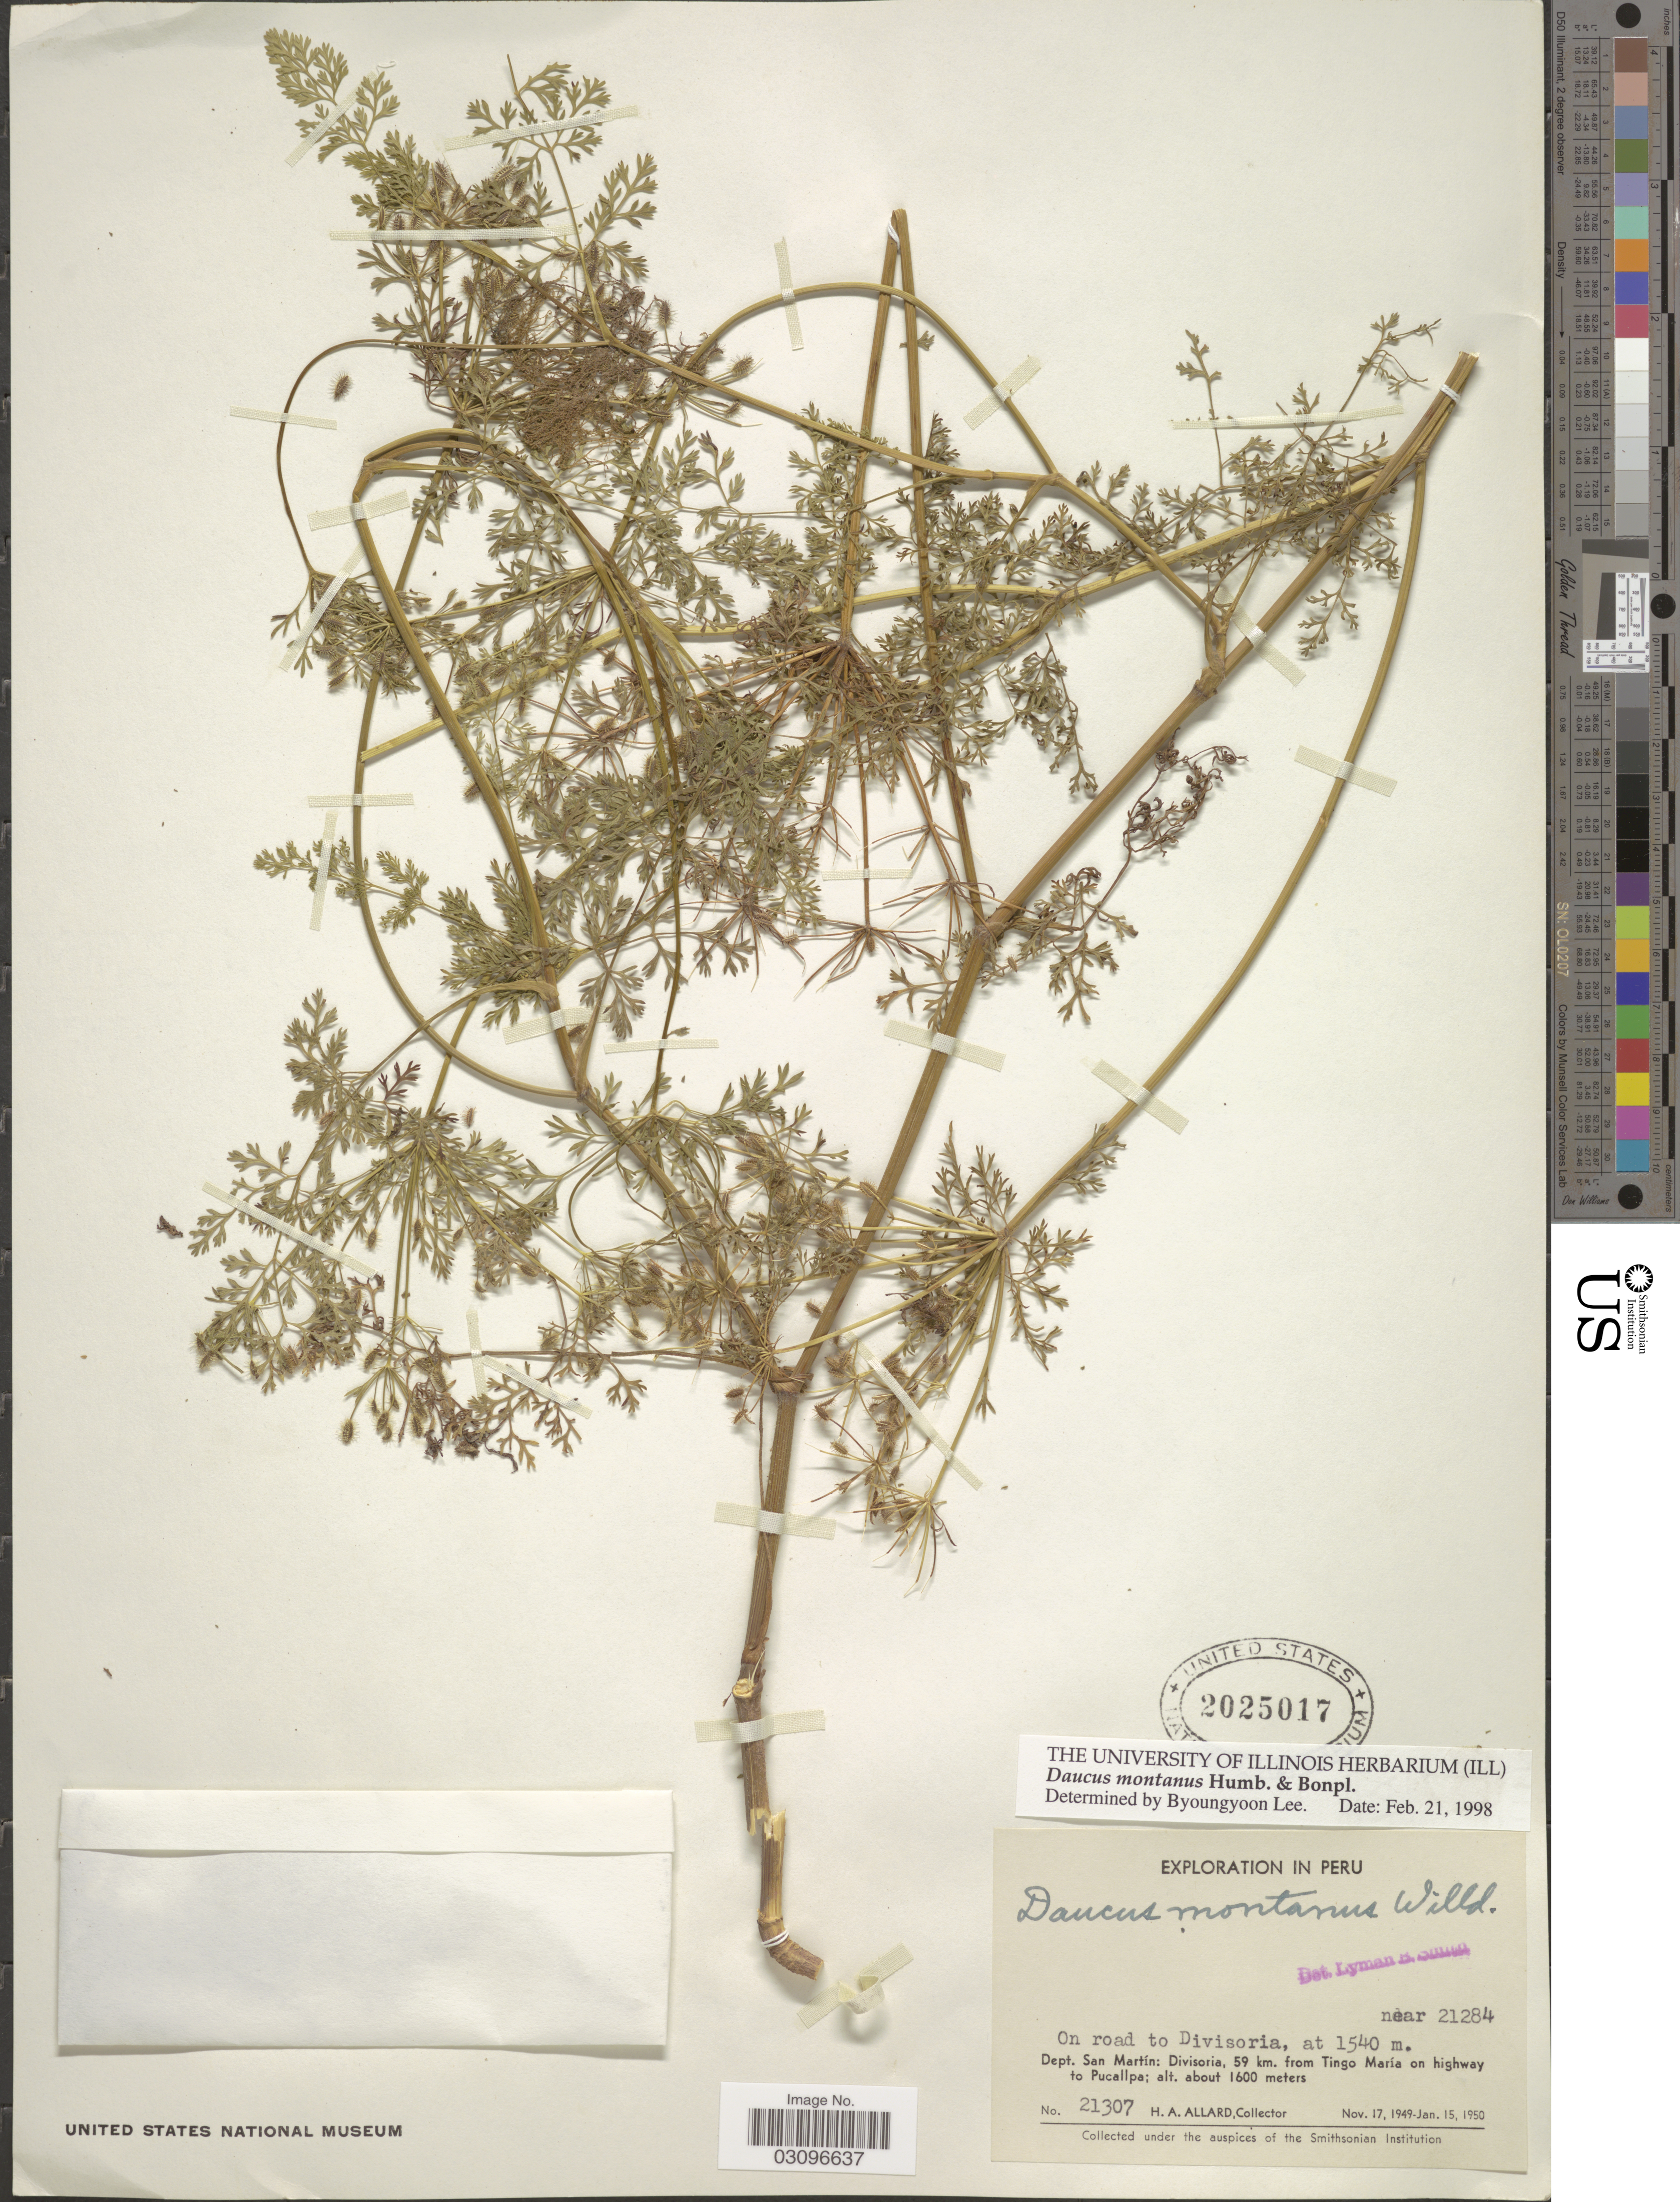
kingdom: Plantae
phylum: Tracheophyta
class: Magnoliopsida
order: Apiales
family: Apiaceae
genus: Daucus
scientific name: Daucus montanus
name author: Humb. & Bonpl. ex Spreng.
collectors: H. A. Allard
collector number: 21307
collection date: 1949-11-17/1950-01-15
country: Peru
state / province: San Martín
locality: On road to Divisoria, Dept. San Martín: Divisoria, 59 km. from Tingo María on highway to Pucallpa.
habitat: on road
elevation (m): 1600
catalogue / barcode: US 2025017